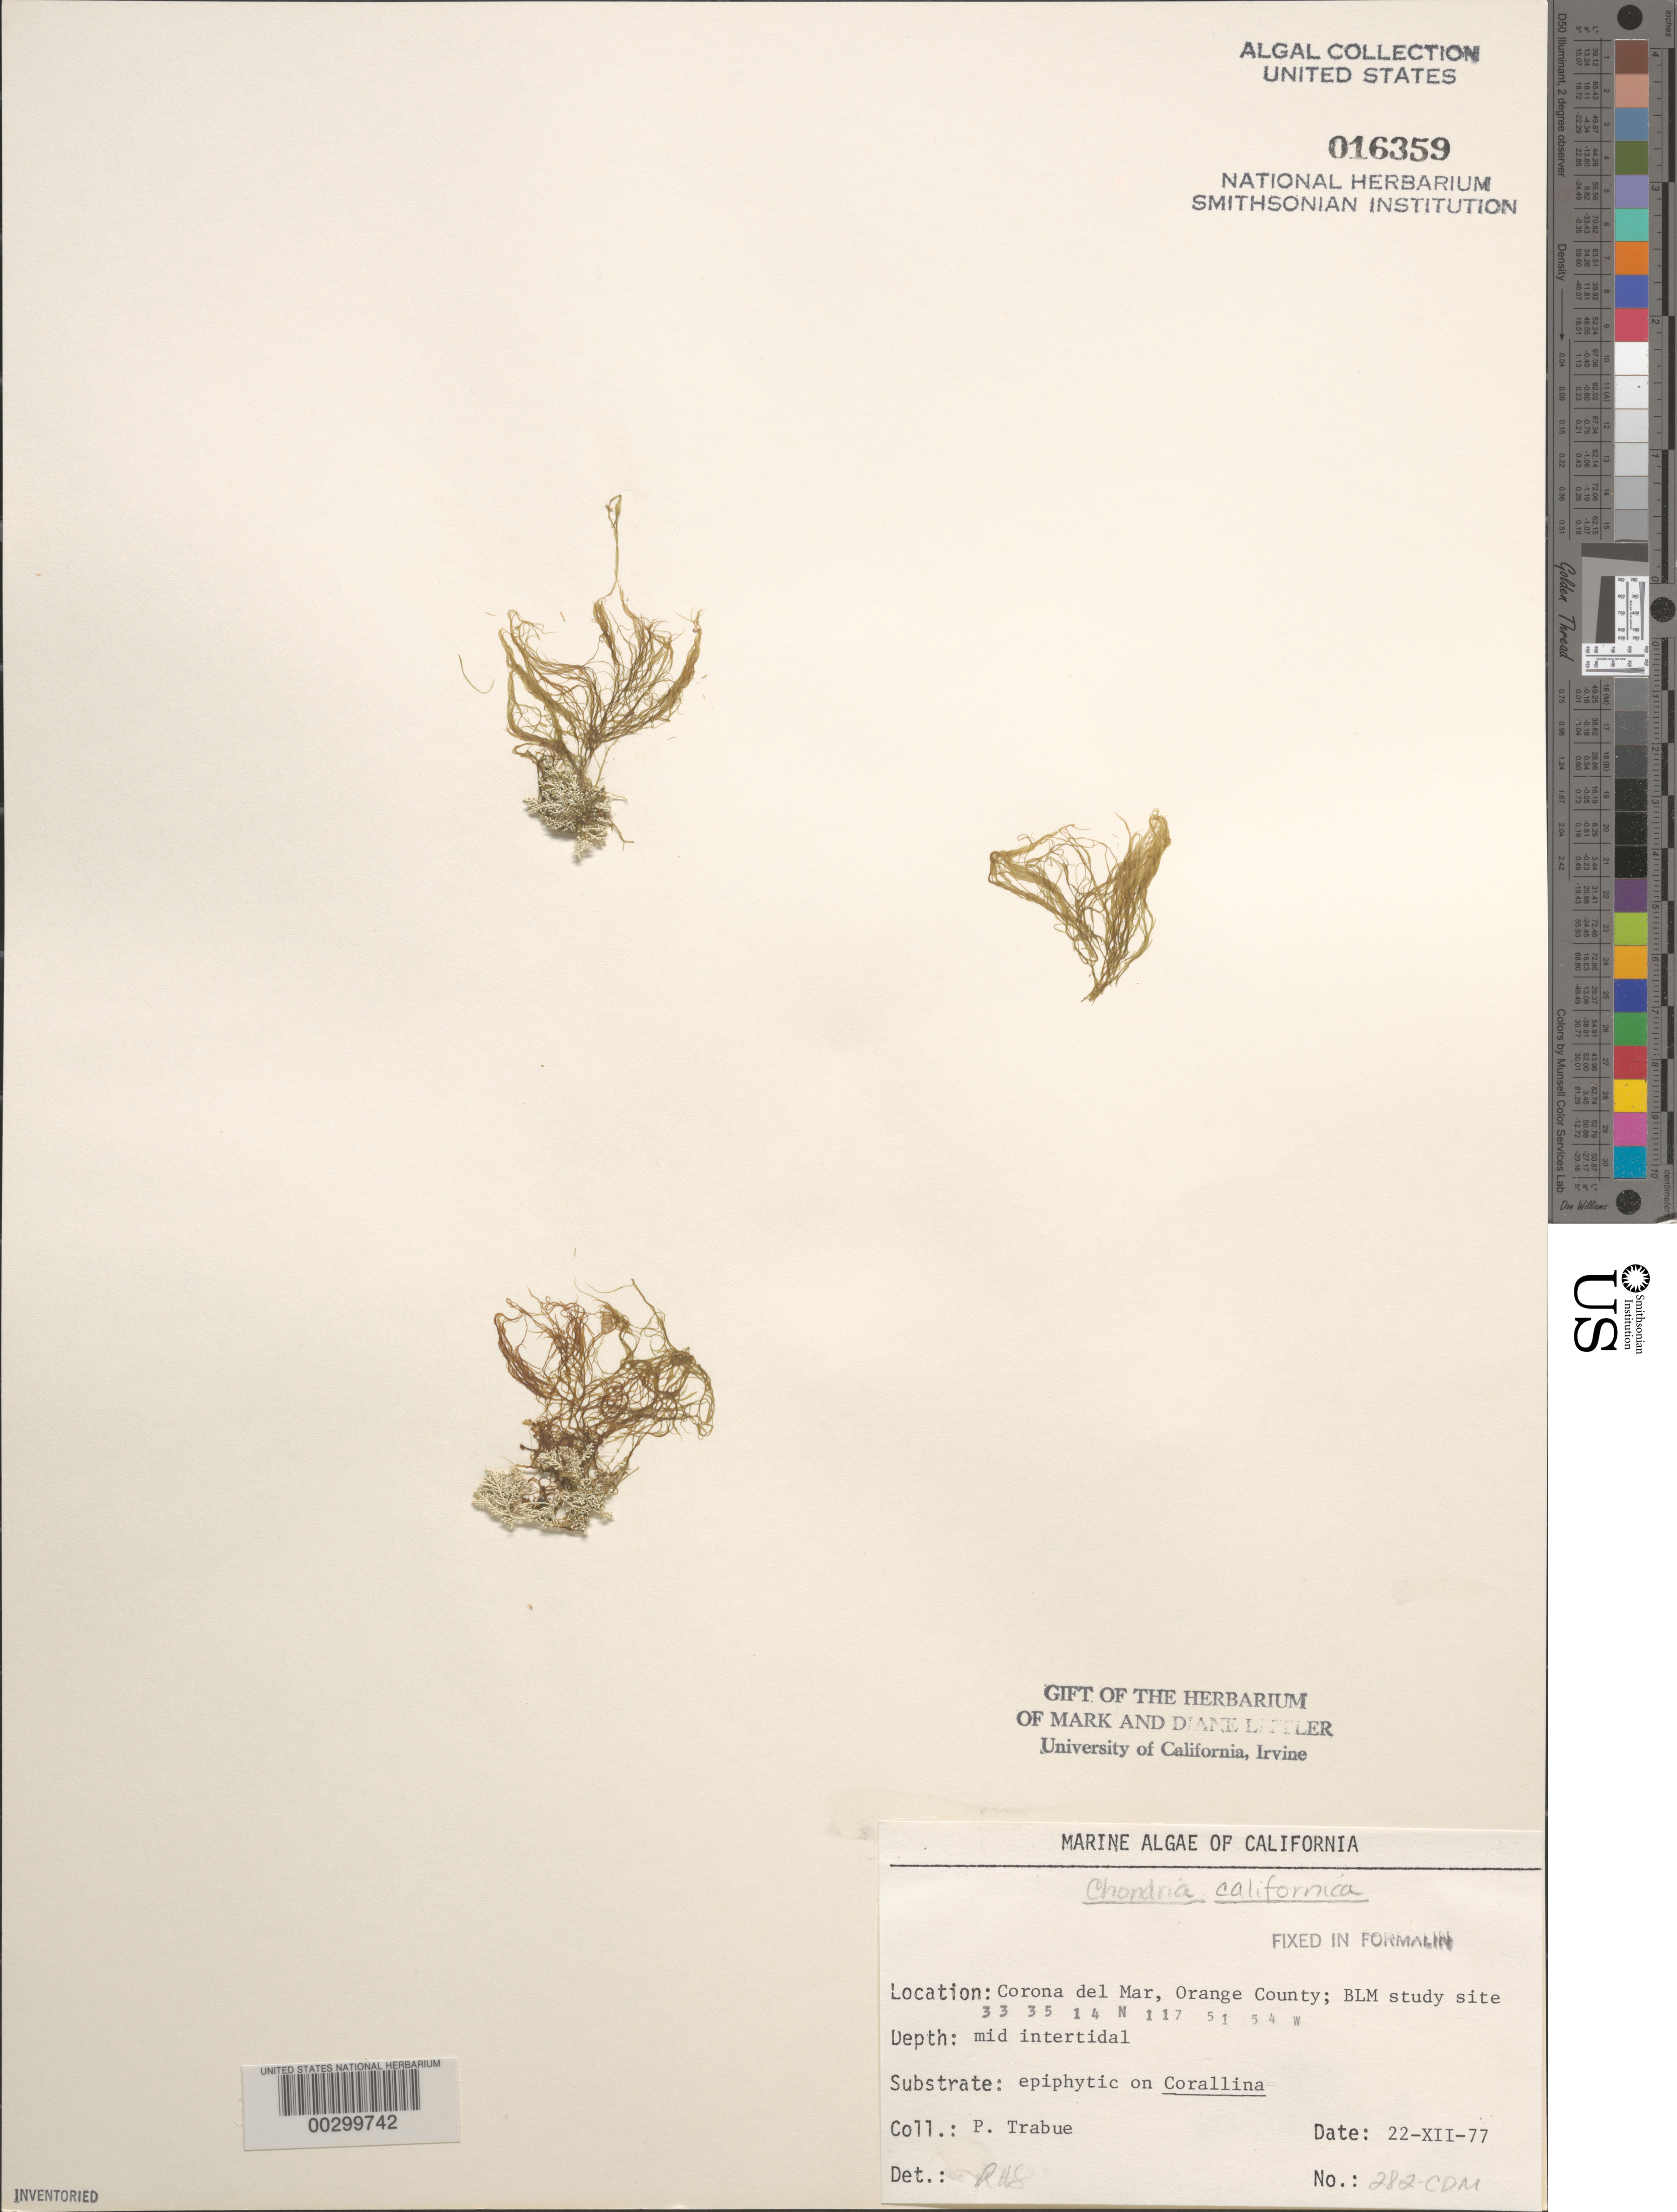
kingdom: Plantae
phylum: Rhodophyta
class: Florideophyceae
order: Ceramiales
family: Rhodomelaceae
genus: Chondria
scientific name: Chondria acrorhizophora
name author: Setch. & N.L. Gardner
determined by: Algae name updating Project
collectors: P. J. Trabue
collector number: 282-cdm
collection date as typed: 22 Dec 1977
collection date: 1977-12-22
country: United States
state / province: California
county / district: Orange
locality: Corona del Mar, mouth of Morning Canyon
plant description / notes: BLM-SOCALBIGHT Rocky Intertidal Survey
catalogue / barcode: US 16359